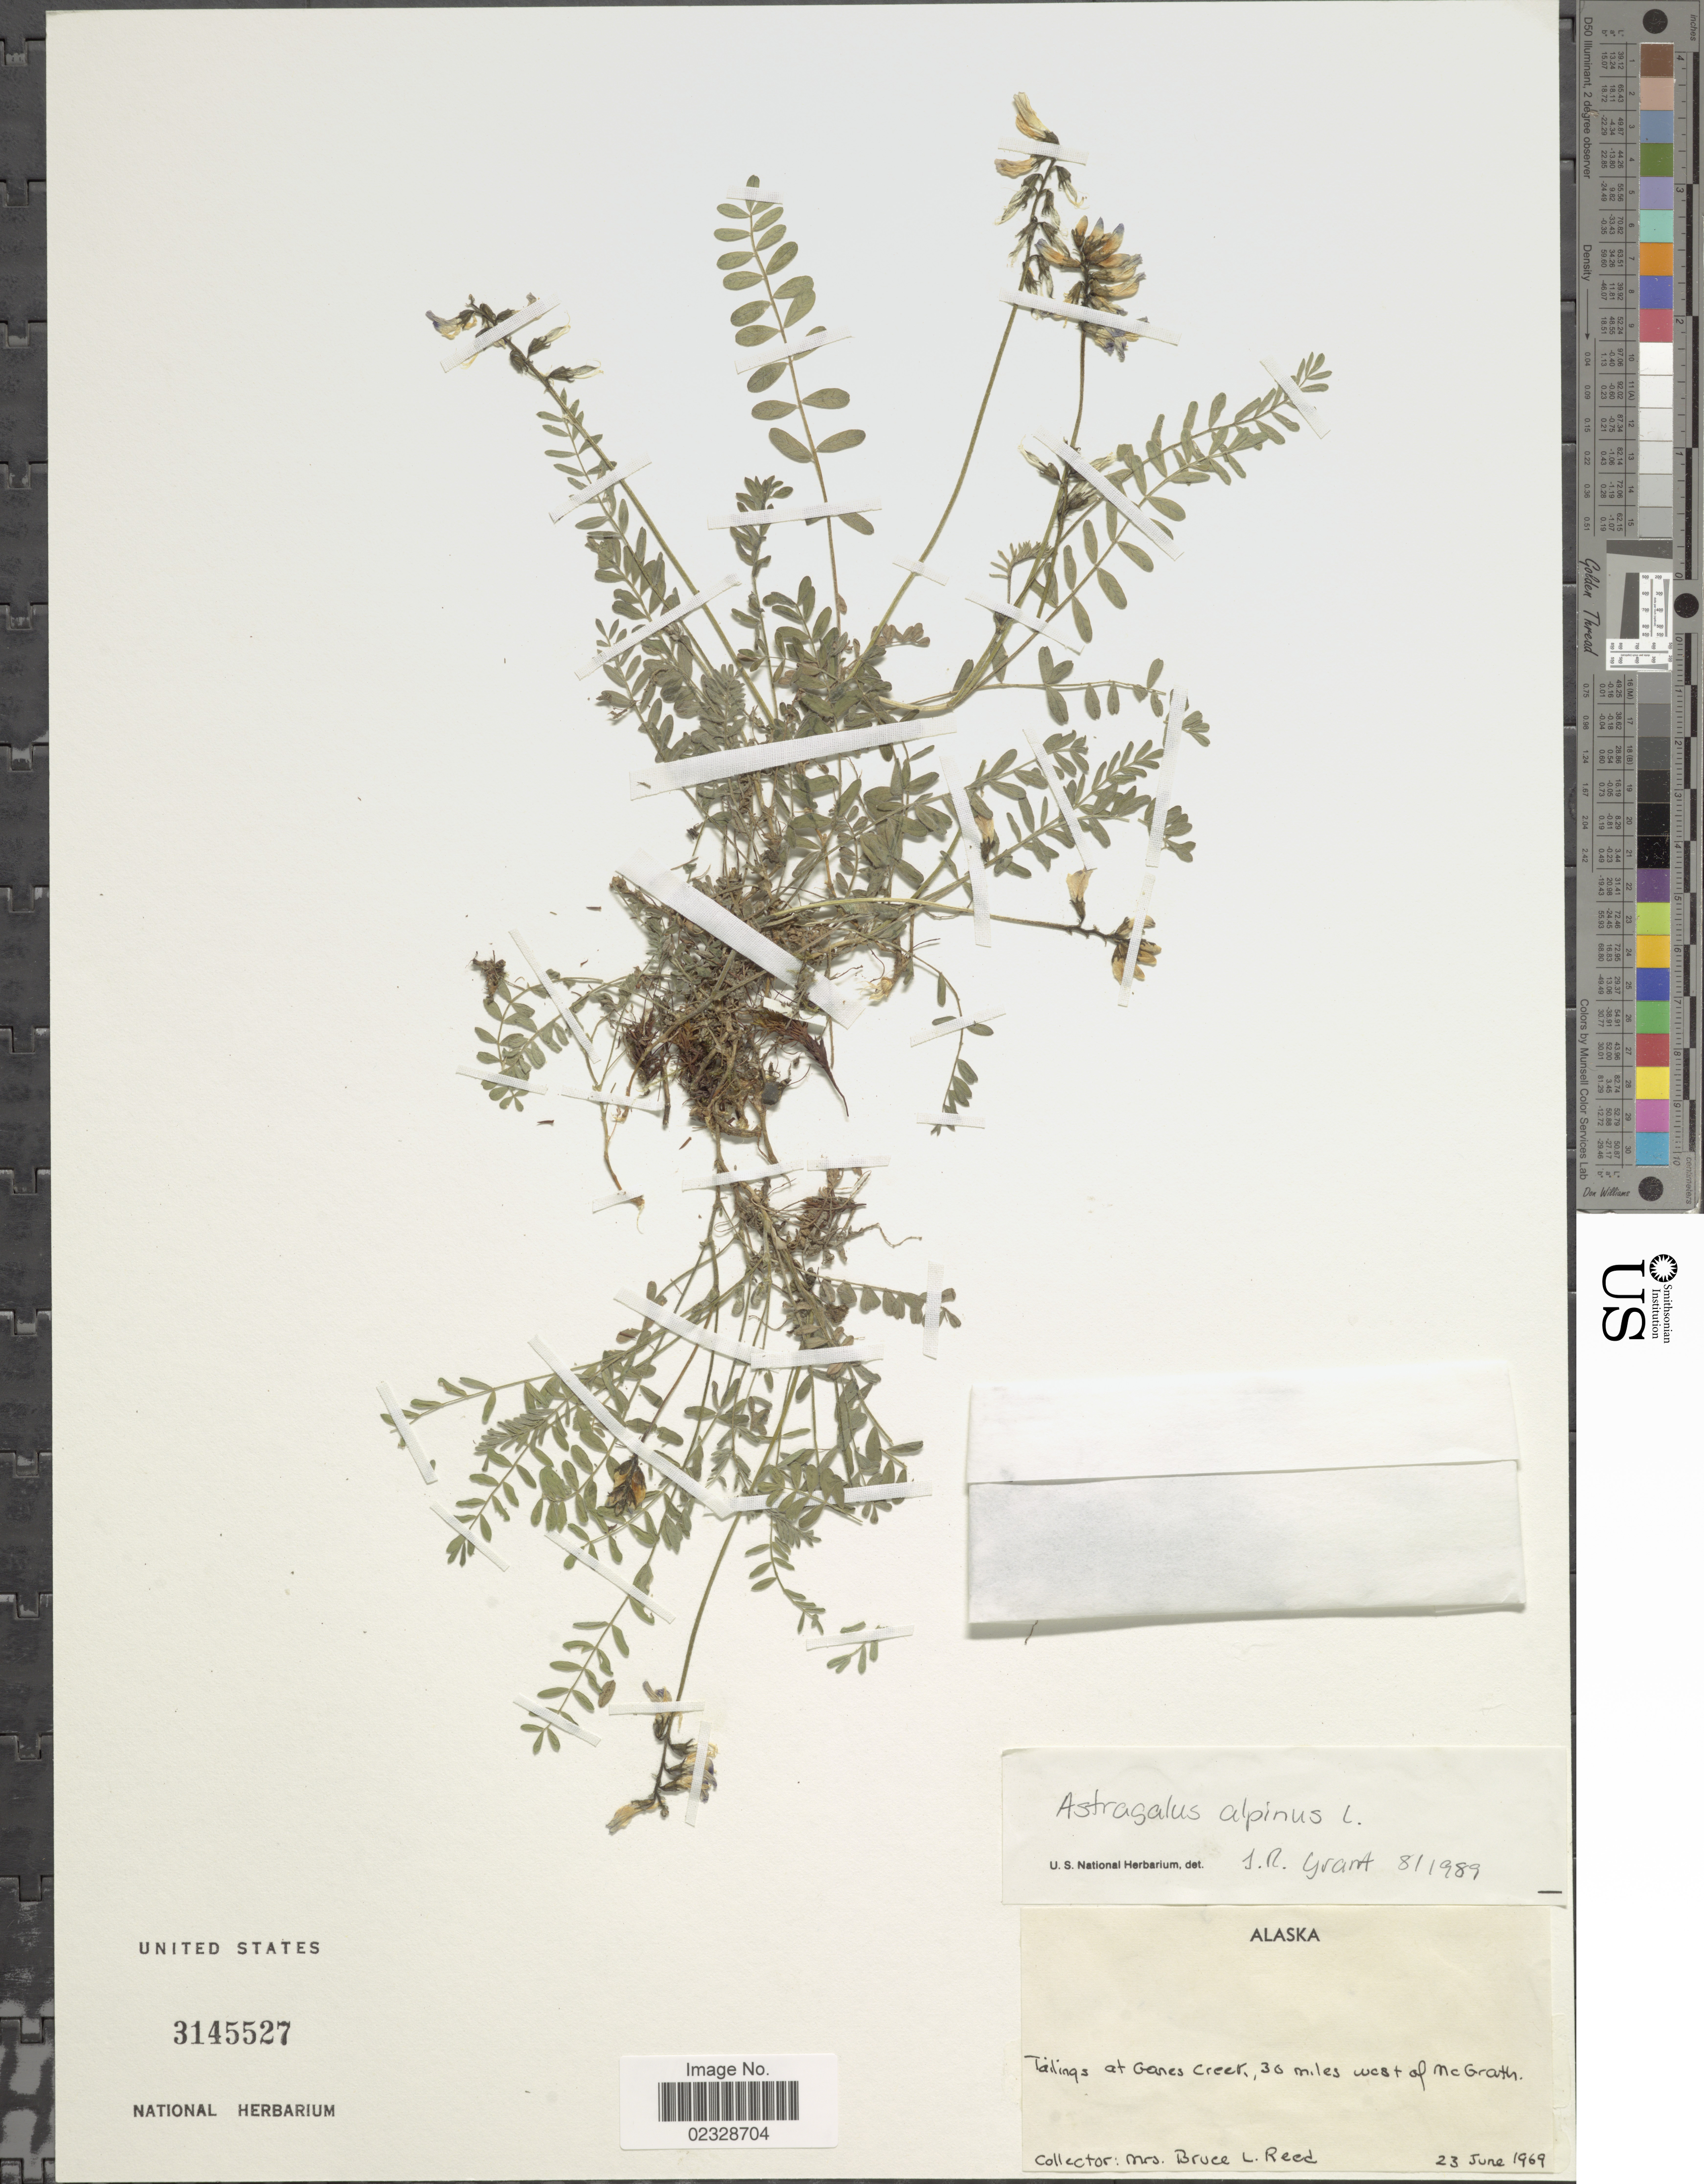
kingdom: Plantae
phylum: Tracheophyta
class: Magnoliopsida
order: Fabales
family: Fabaceae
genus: Astragalus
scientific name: Astragalus alpinus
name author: L.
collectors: B. Reed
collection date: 1969-06-23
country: United States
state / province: Alaska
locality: Tailings at Ganes Creek, 30 miles west of McGrath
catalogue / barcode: US 3145527